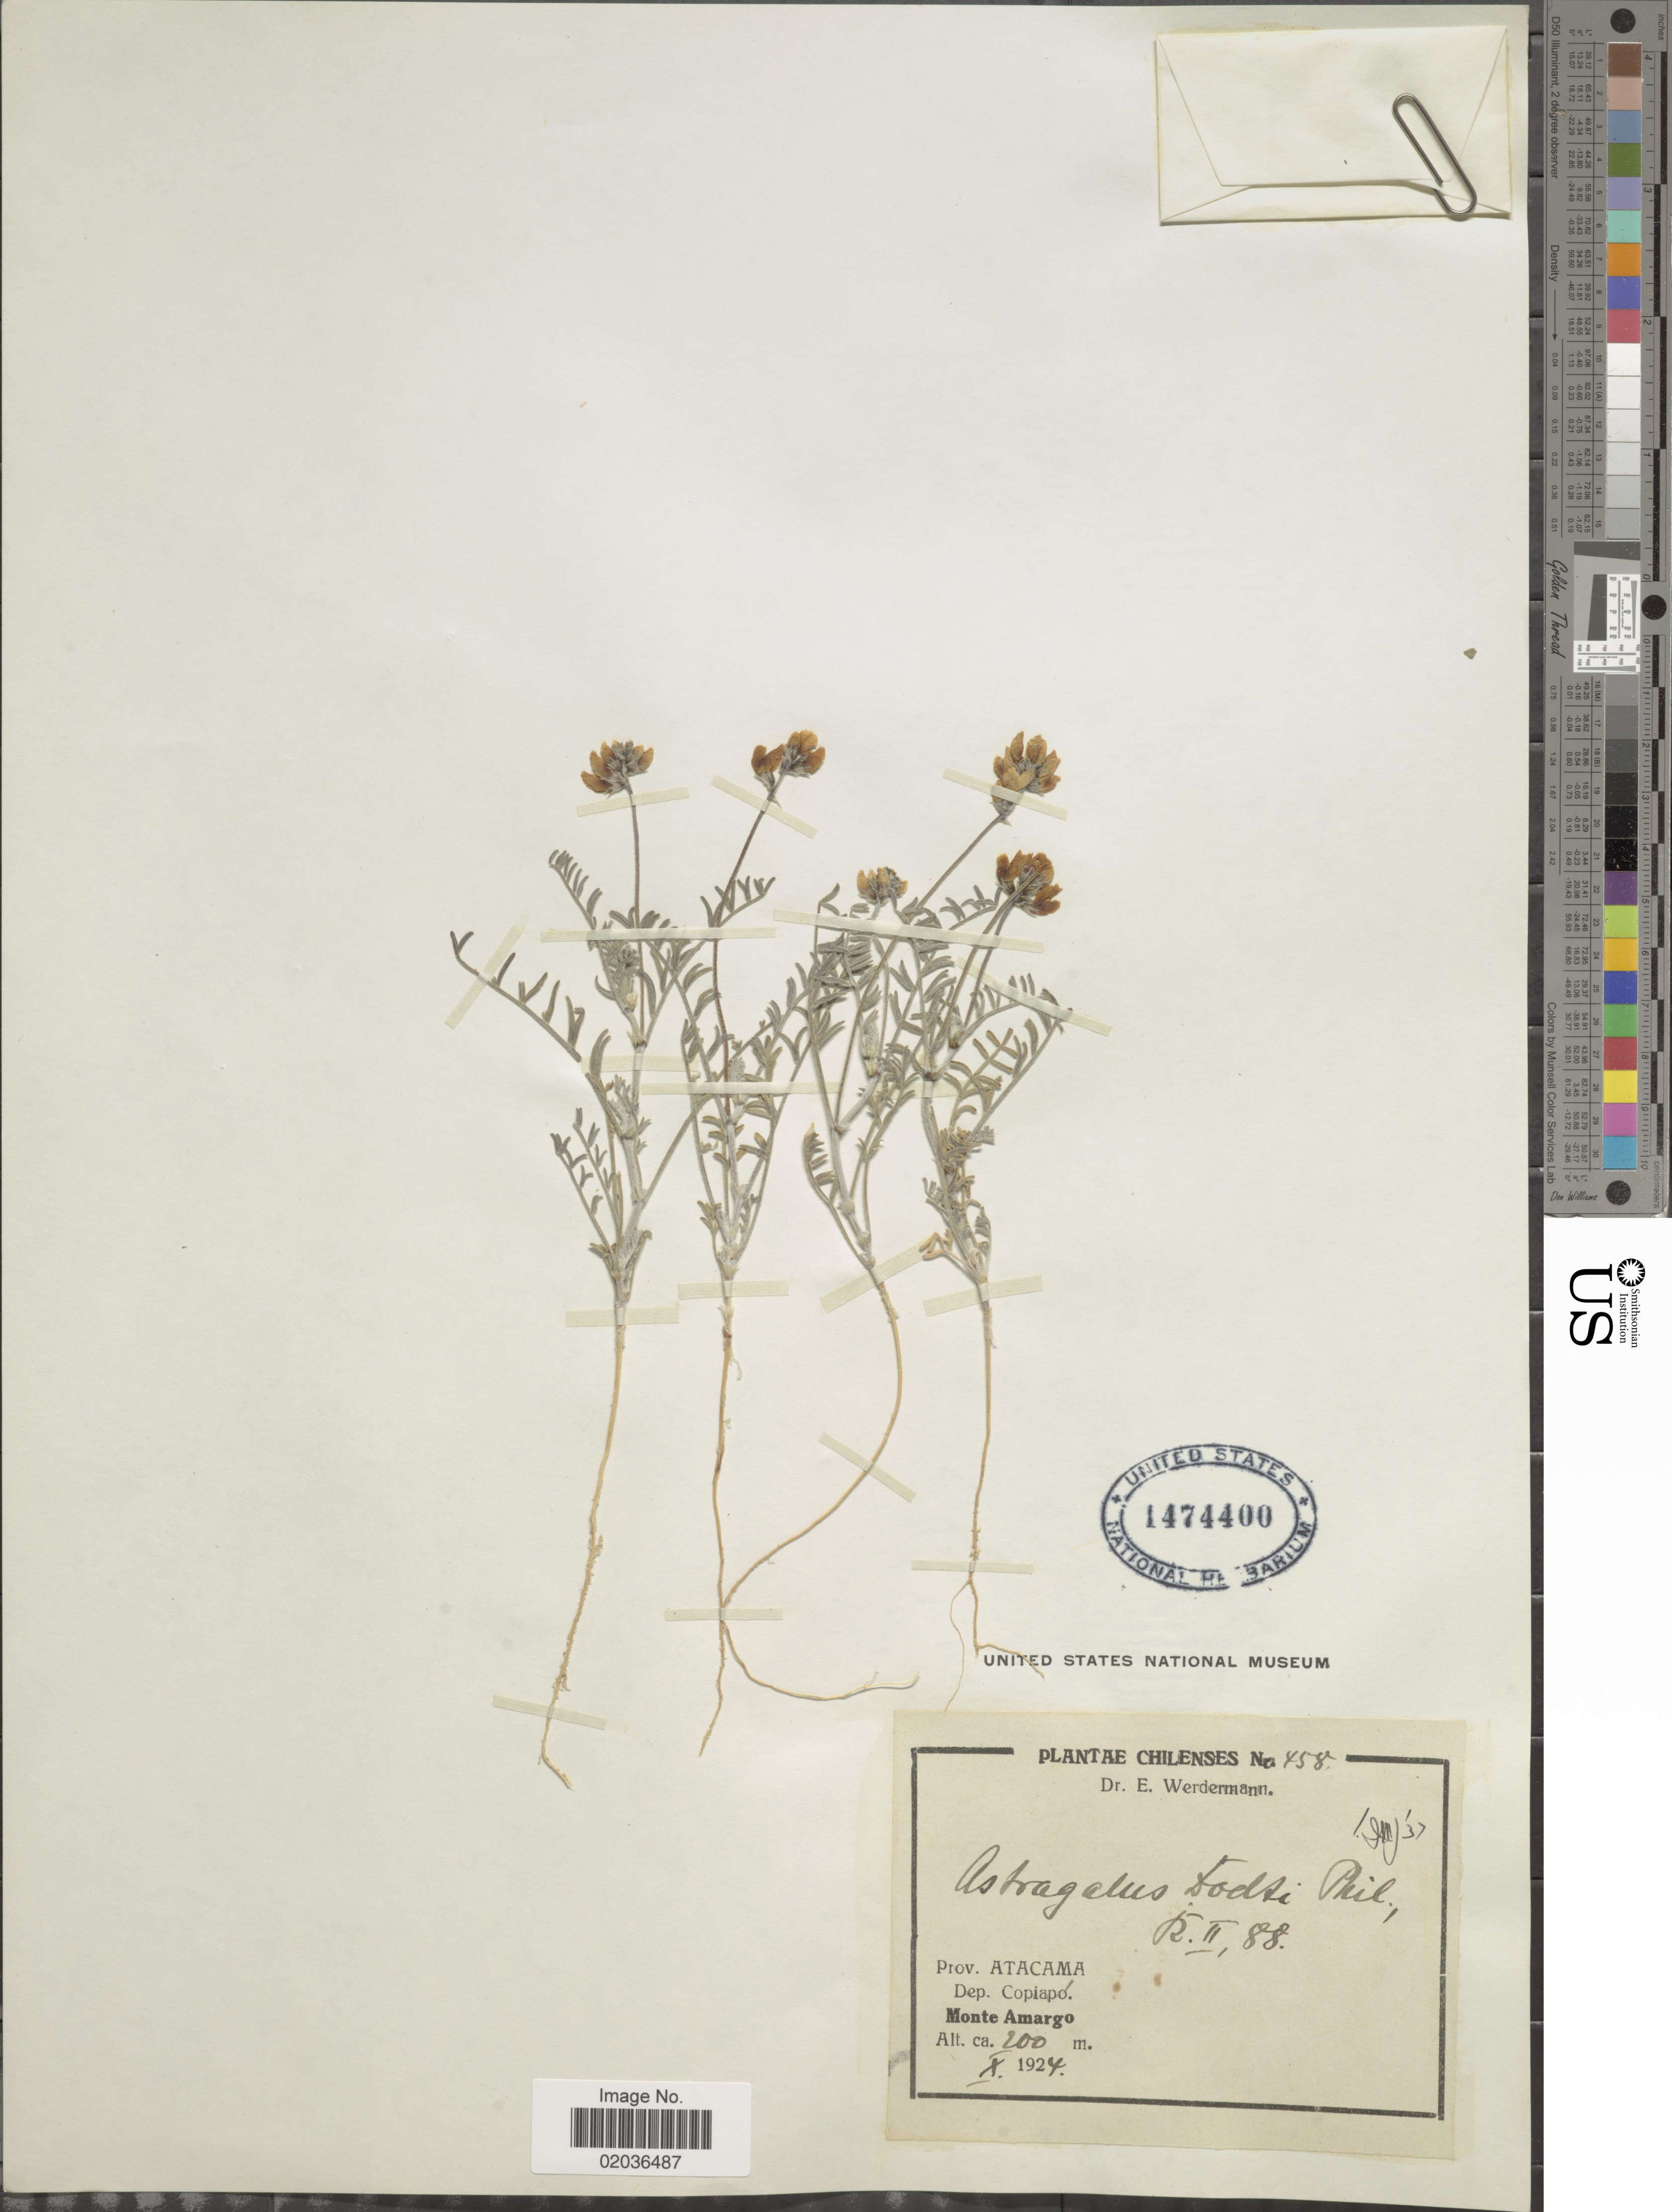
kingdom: Plantae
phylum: Tracheophyta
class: Magnoliopsida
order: Fabales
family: Fabaceae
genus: Astragalus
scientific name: Astragalus dodtii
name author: Phil.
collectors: E. Werdermann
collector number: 458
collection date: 1924-10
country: Chile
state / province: Atacama (III)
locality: Dep. Copiapó. Monte Amargo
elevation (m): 200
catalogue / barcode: US 1474400